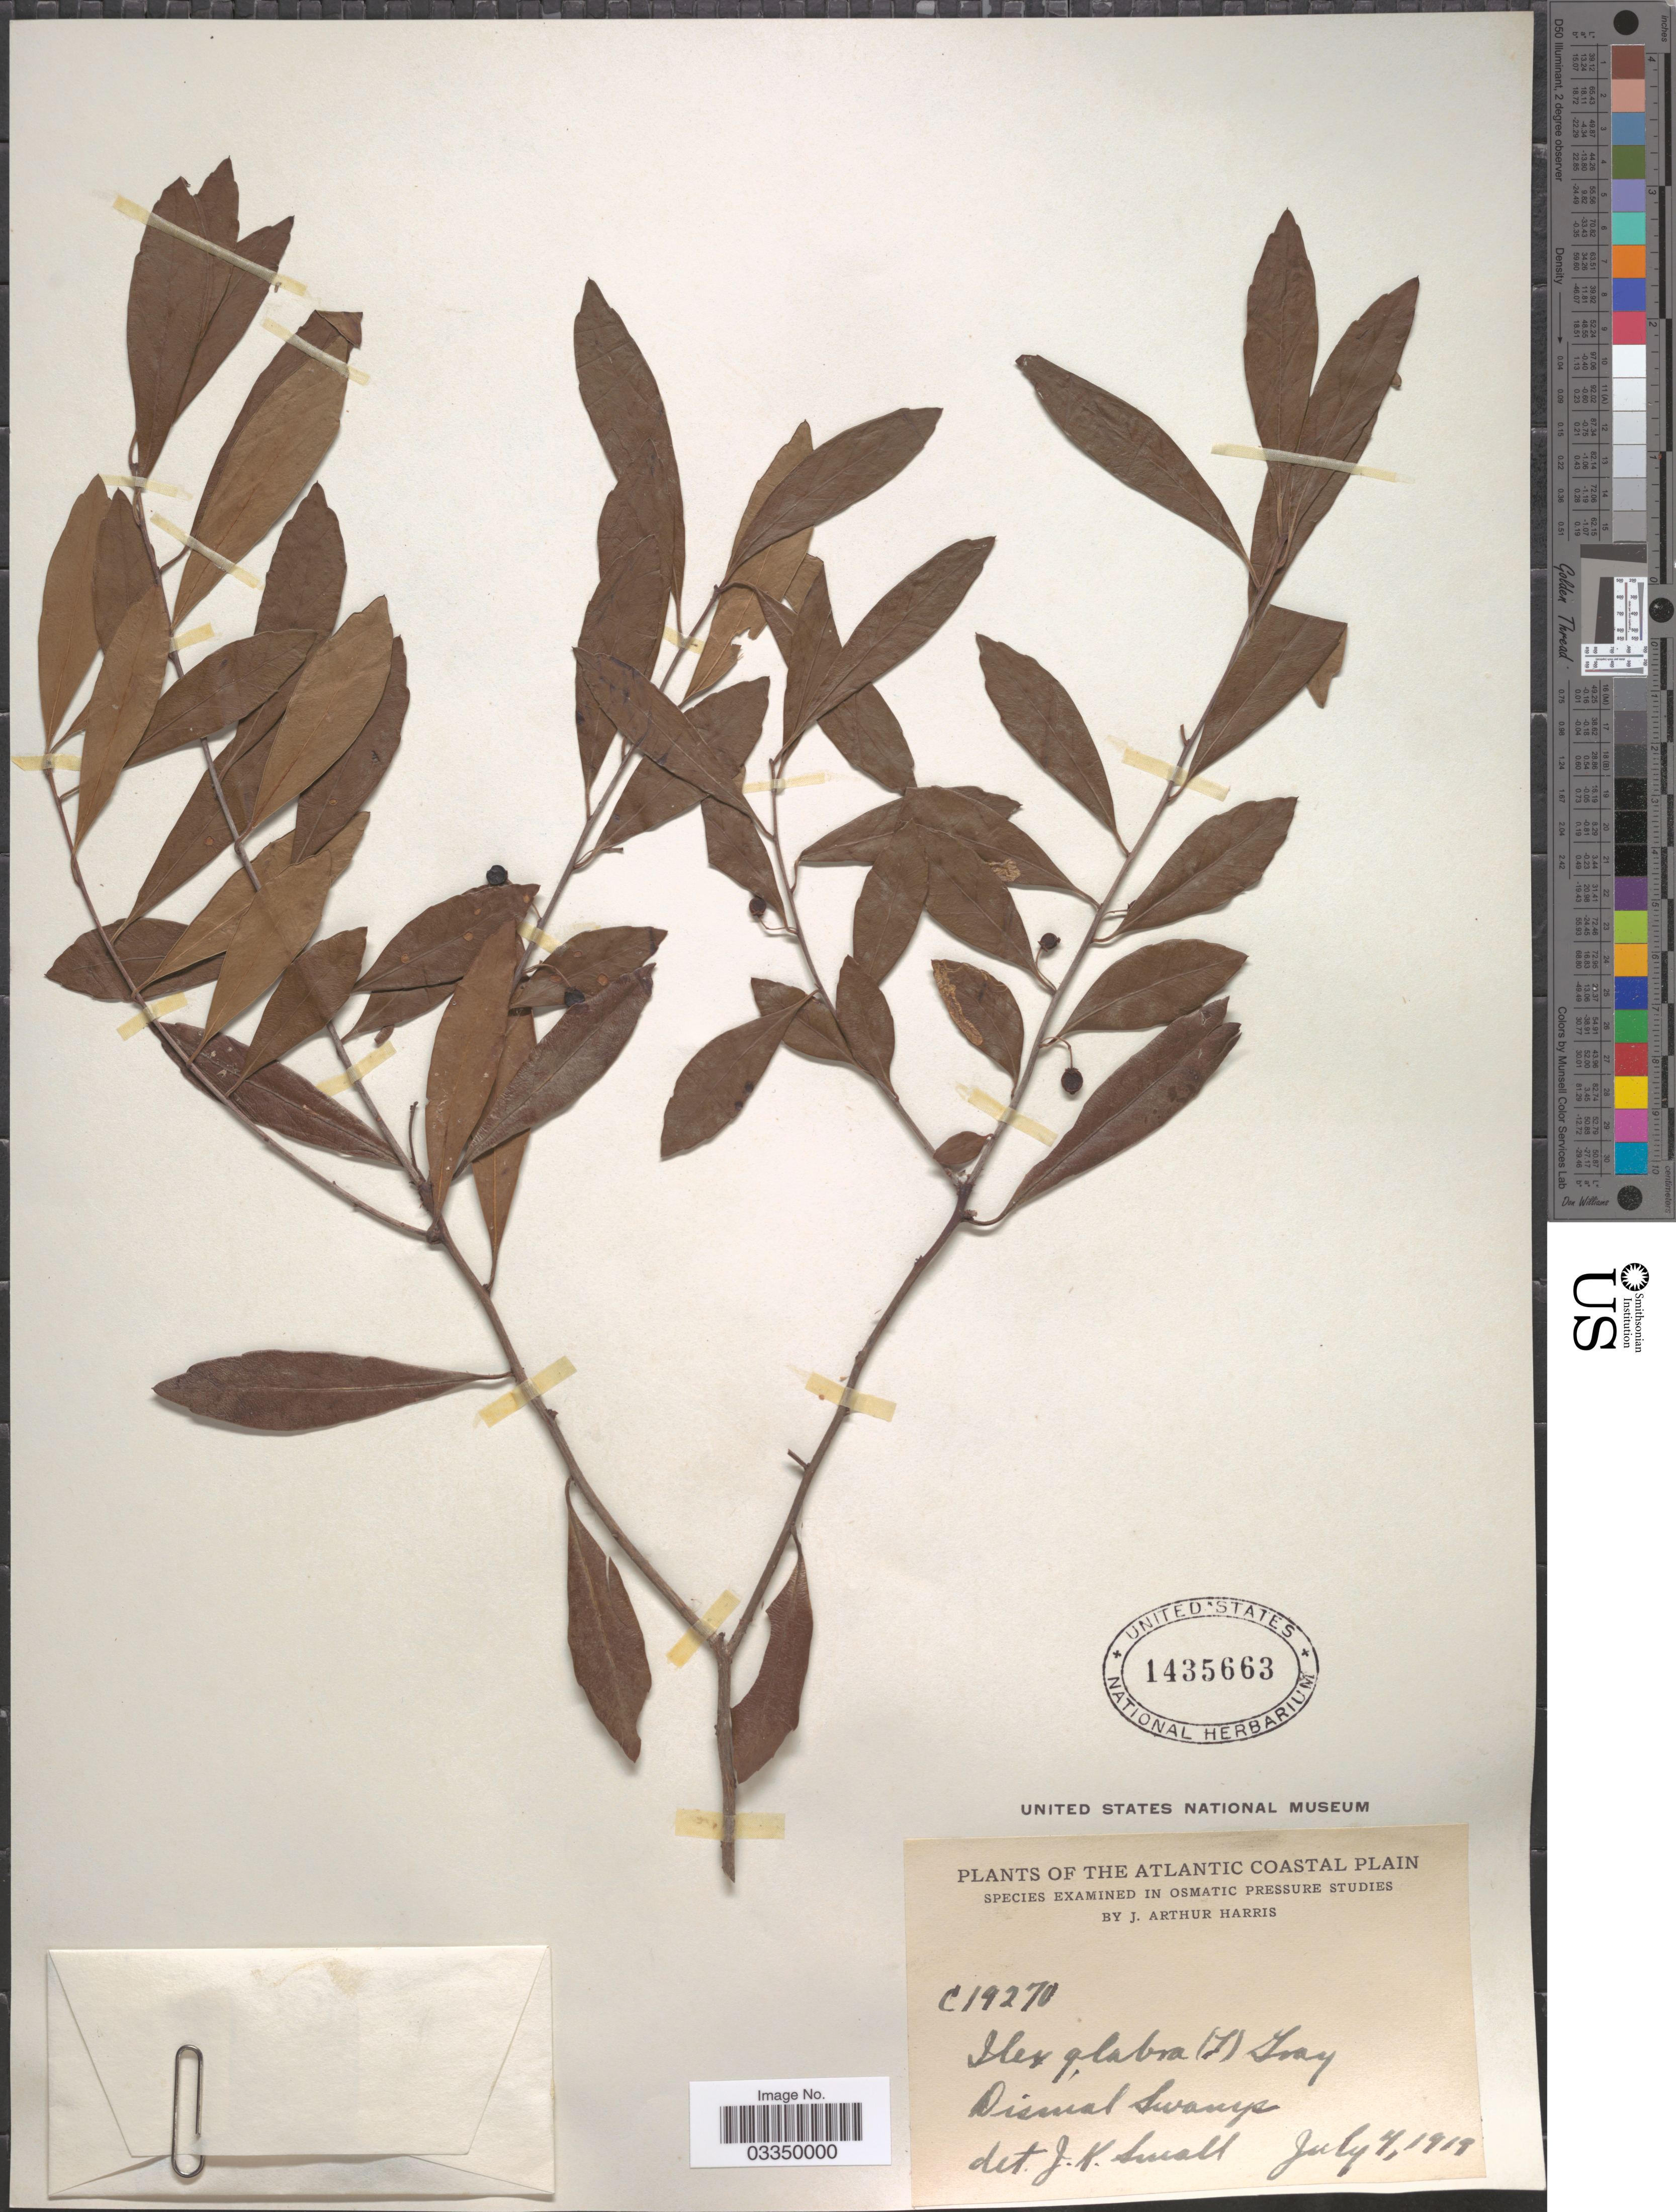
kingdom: Plantae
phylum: Tracheophyta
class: Magnoliopsida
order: Aquifoliales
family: Aquifoliaceae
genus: Ilex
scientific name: Ilex glabra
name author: (L.) A. Gray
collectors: J. A. Harris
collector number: C19270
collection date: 1919-07-04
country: United States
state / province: Virginia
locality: The Atlantic Coastal Plain. Dismal Swamp.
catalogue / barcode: US 1435663